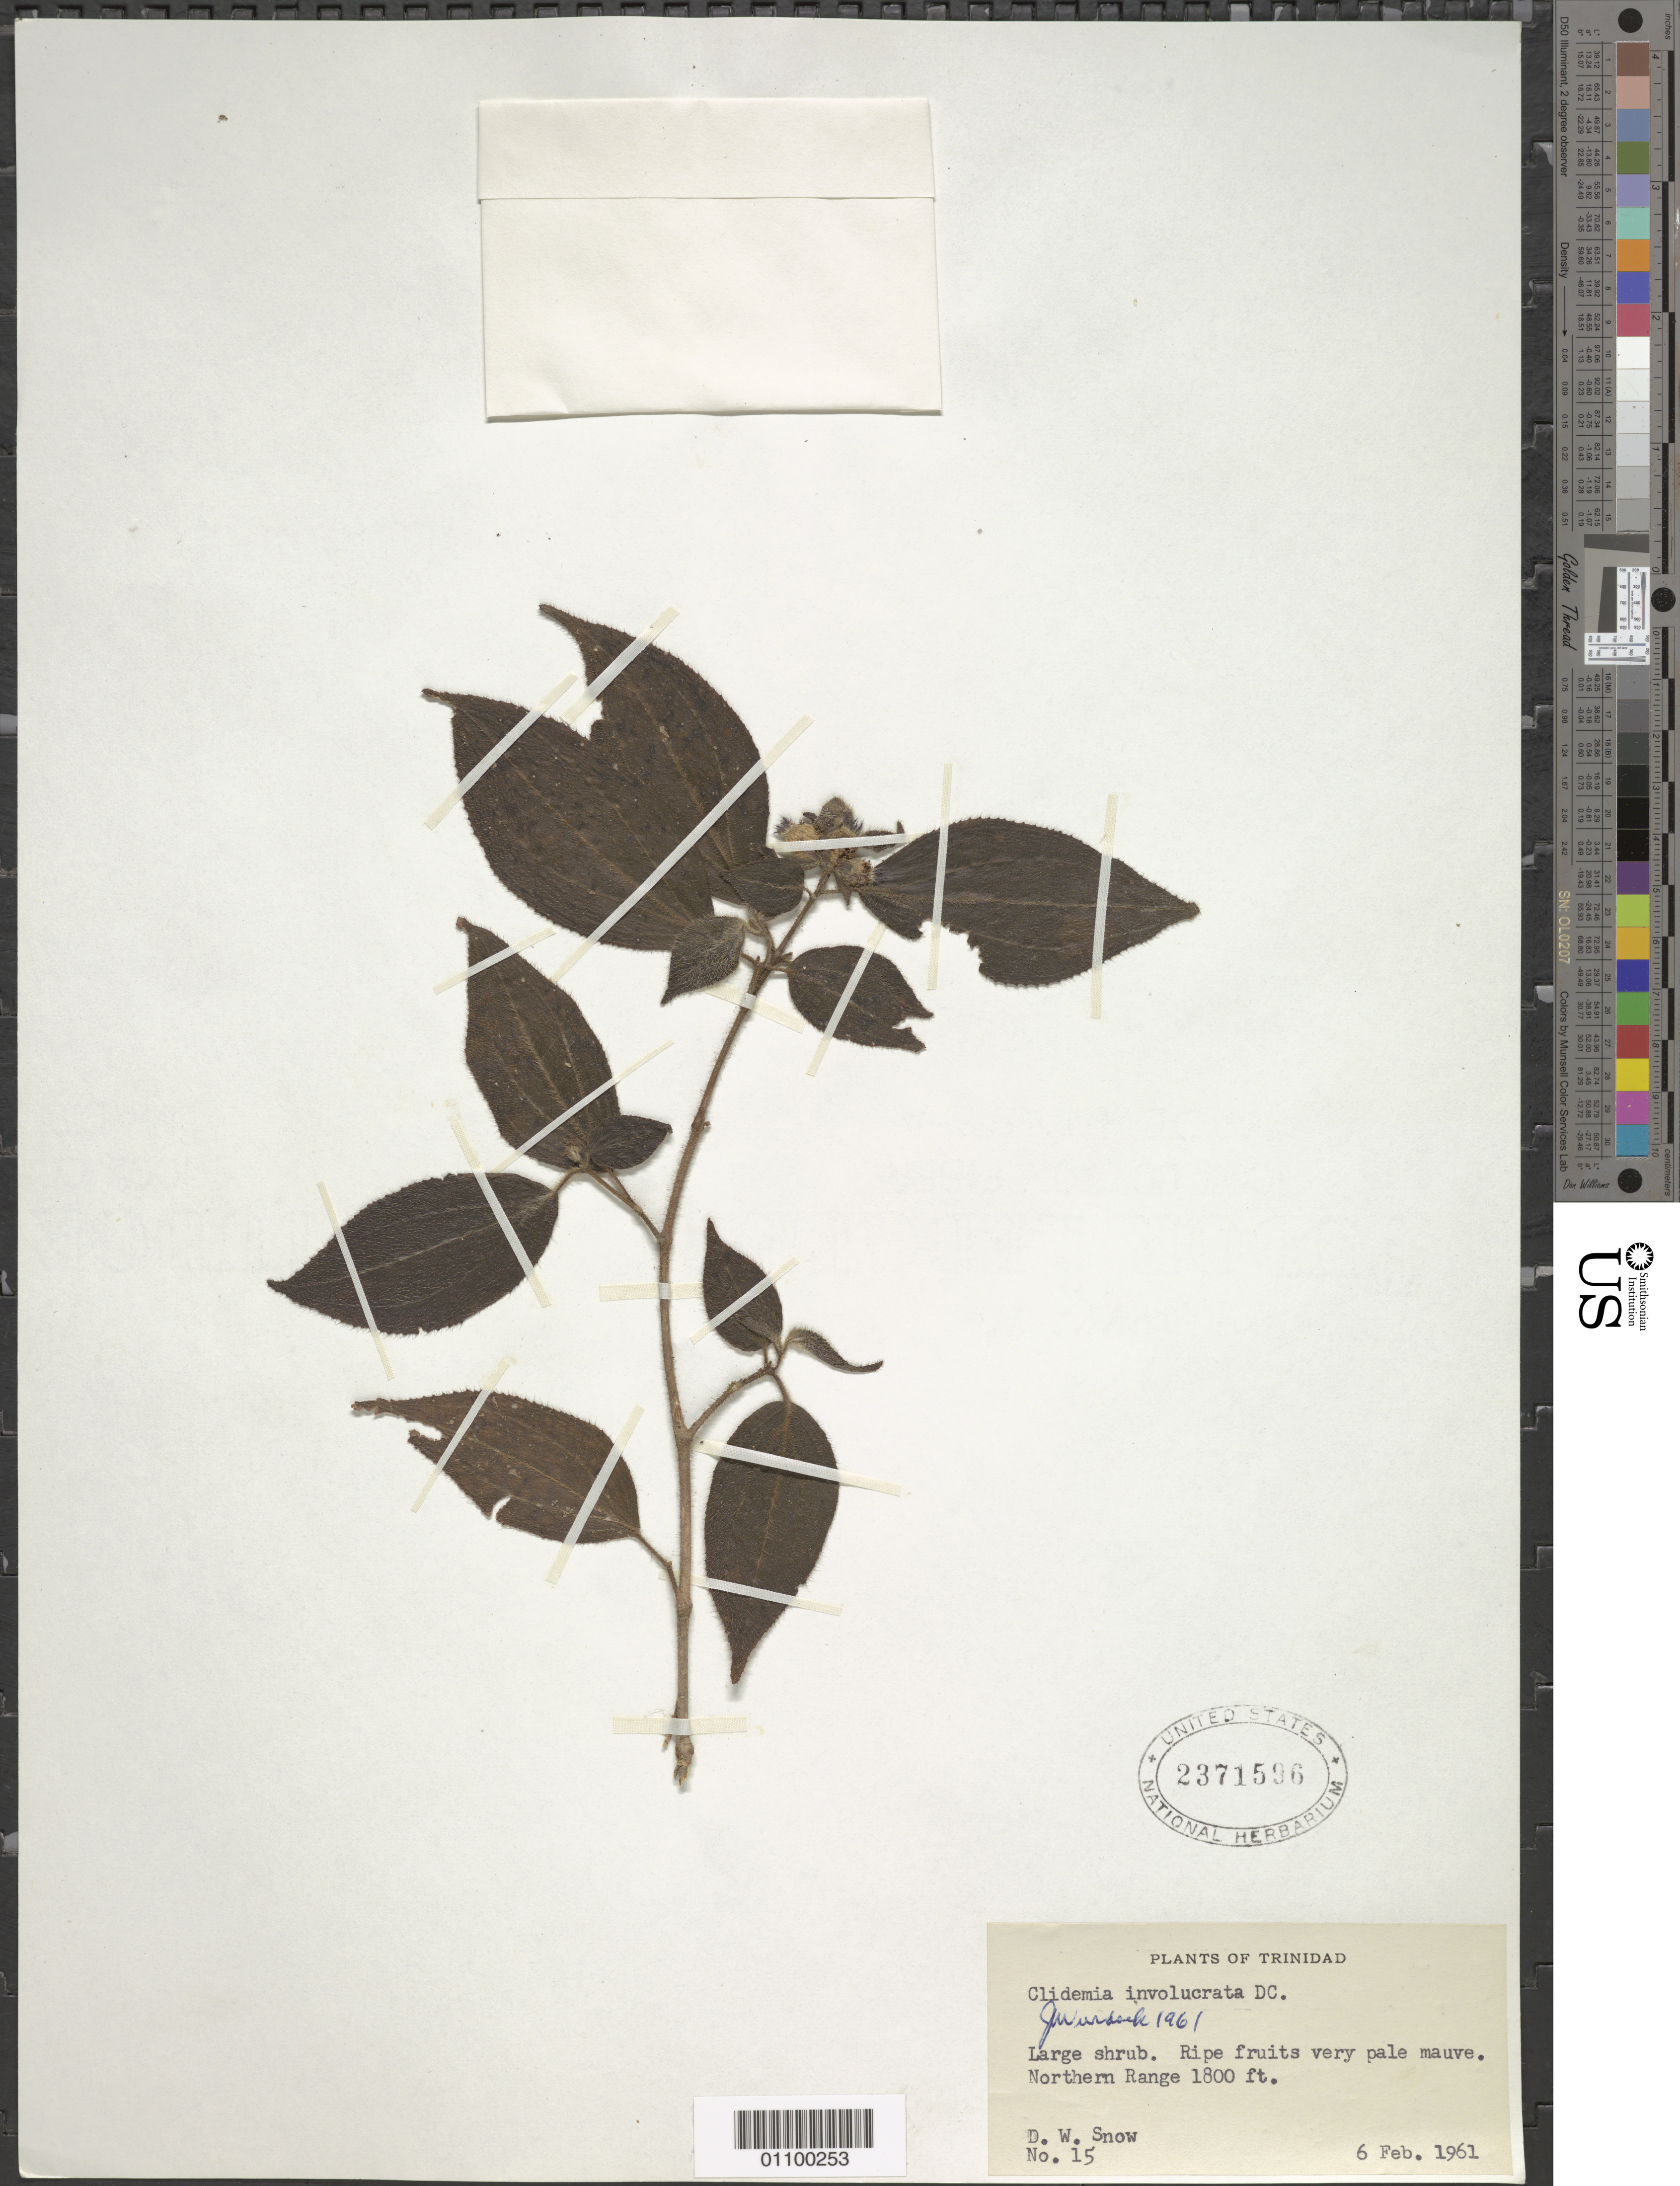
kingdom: Plantae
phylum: Tracheophyta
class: Magnoliopsida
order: Myrtales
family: Melastomataceae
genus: Clidemia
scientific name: Clidemia involucrata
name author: DC.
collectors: D. Snow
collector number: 15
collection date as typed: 06 Feb 1961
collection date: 1961-02-06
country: Trinidad and Tobago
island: Trinidad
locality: N Range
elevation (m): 549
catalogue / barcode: US 2371596